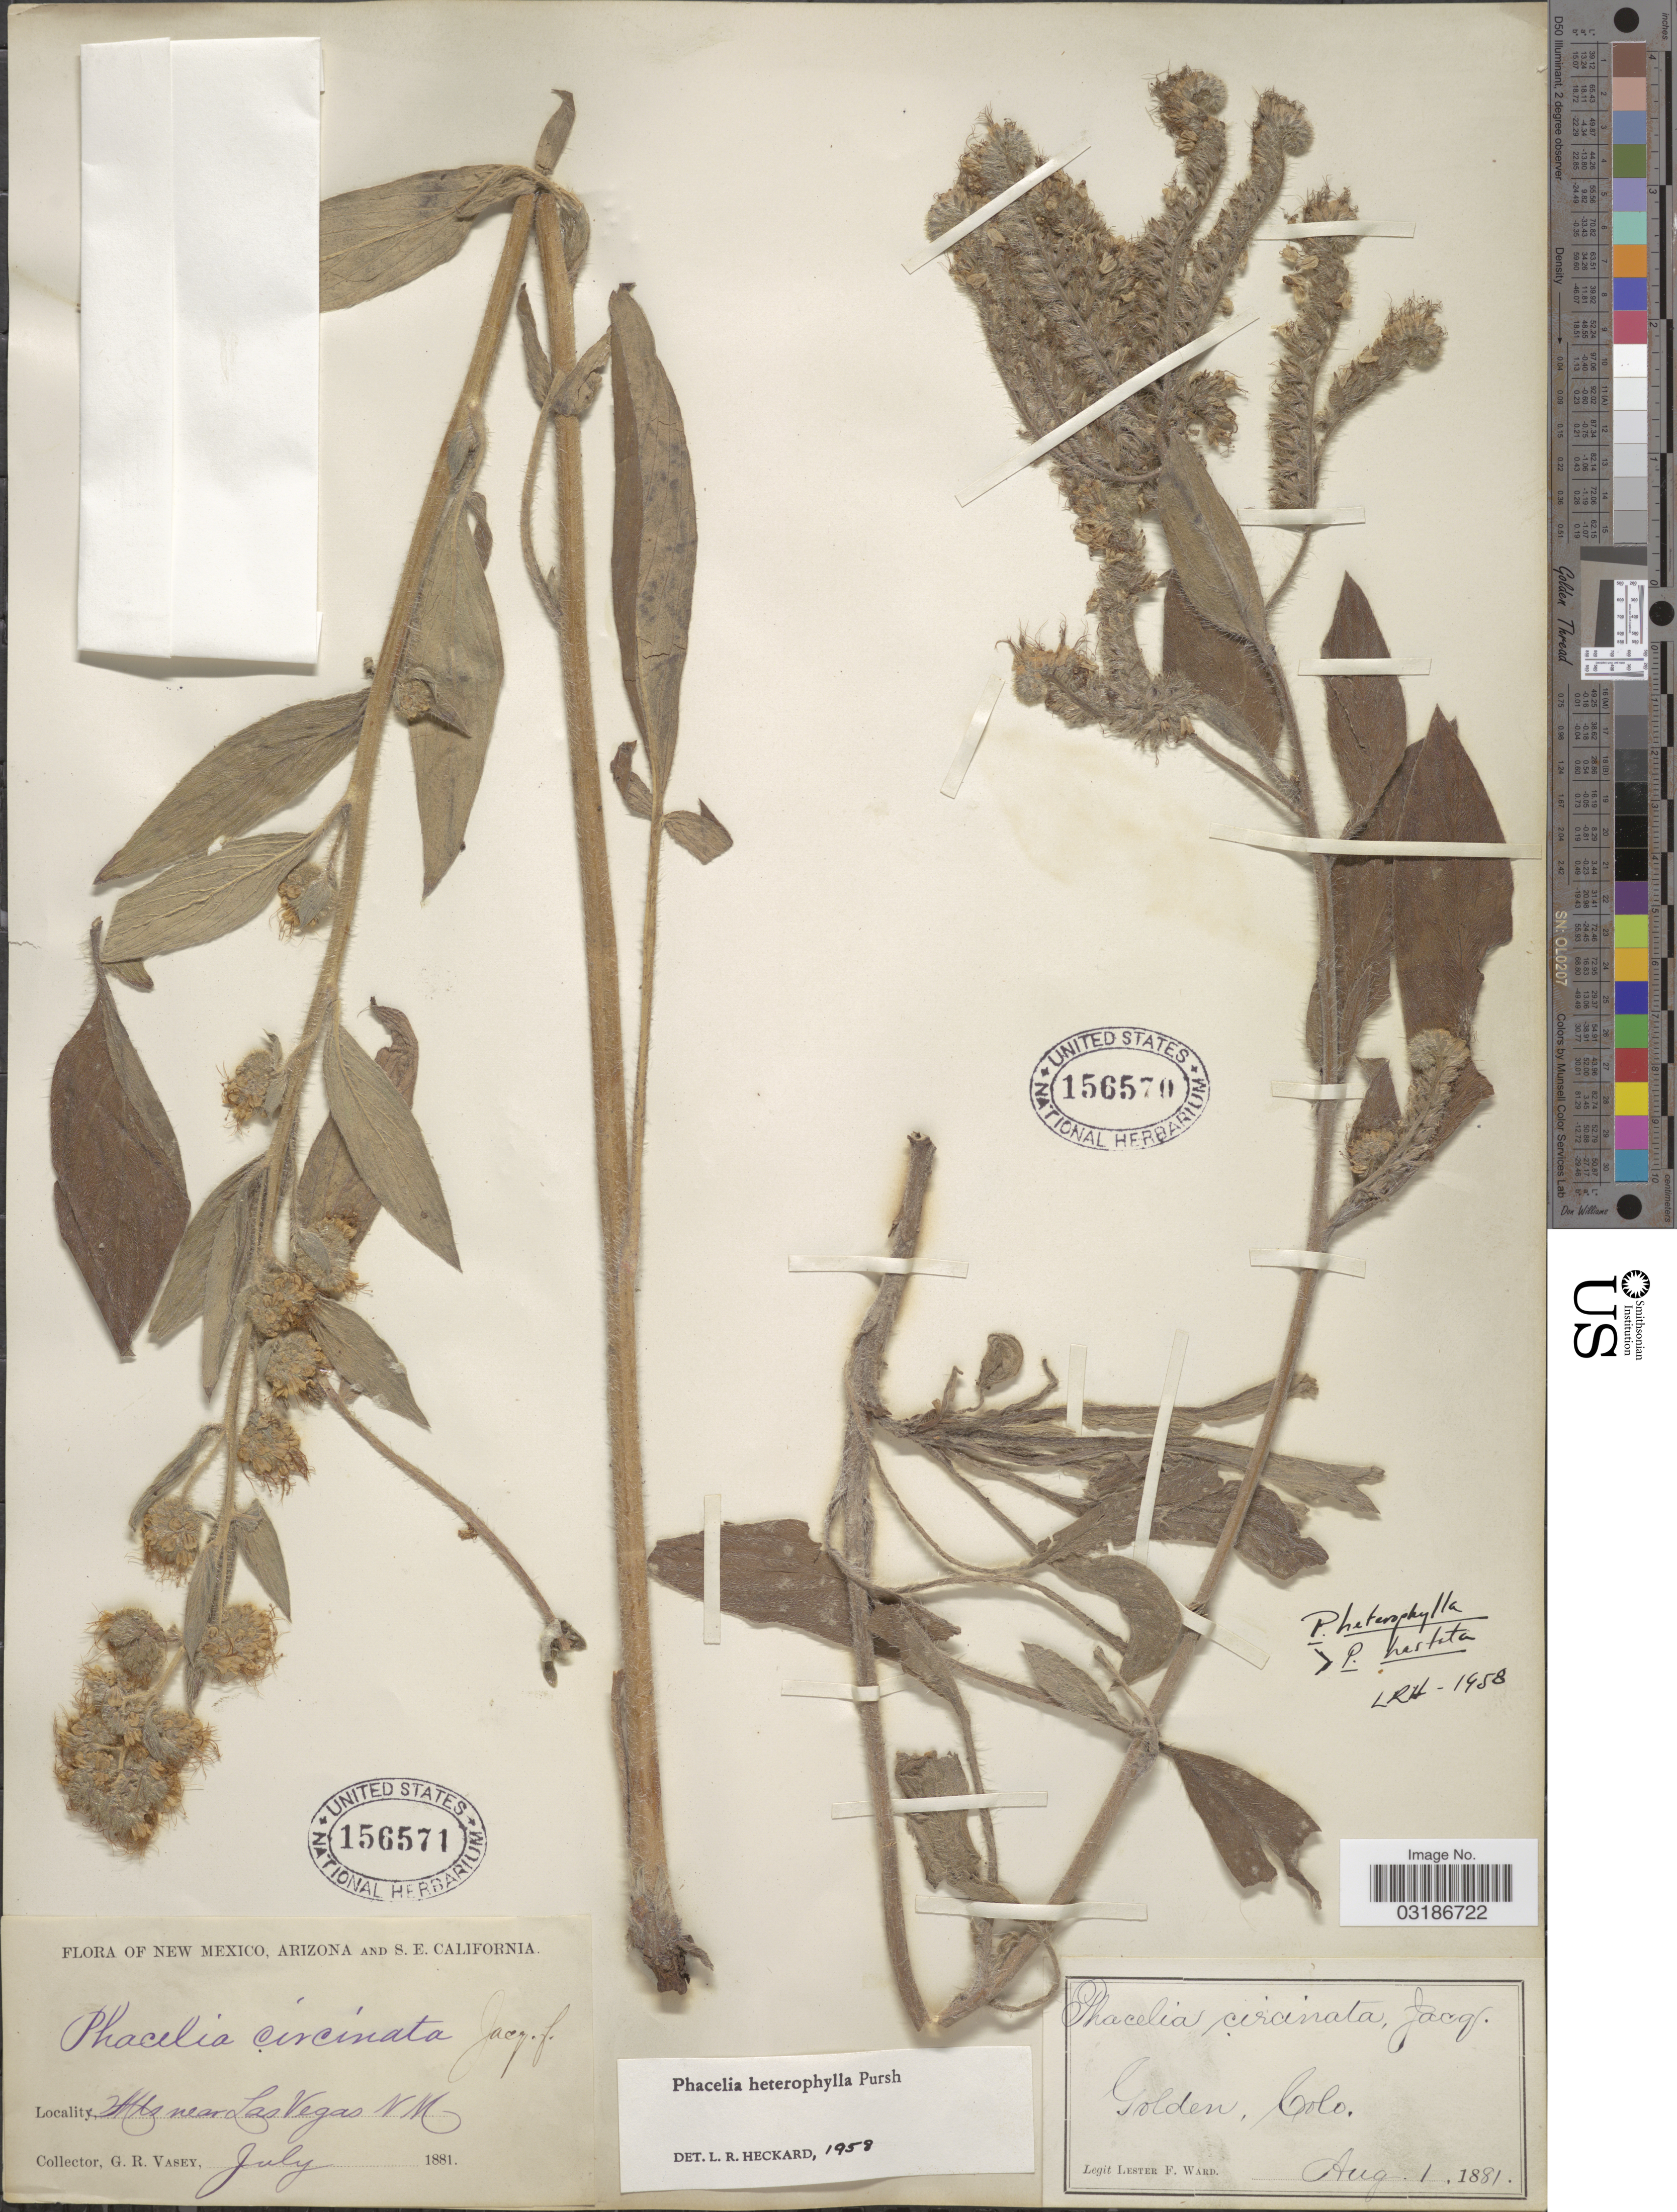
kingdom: Plantae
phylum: Tracheophyta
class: Magnoliopsida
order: Boraginales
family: Hydrophyllaceae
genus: Phacelia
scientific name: Phacelia heterophylla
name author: Pursh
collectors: G. R. Vasey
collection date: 1881-07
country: United States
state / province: New Mexico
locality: Mts near Las Vegas, NM.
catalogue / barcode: US 156571-2